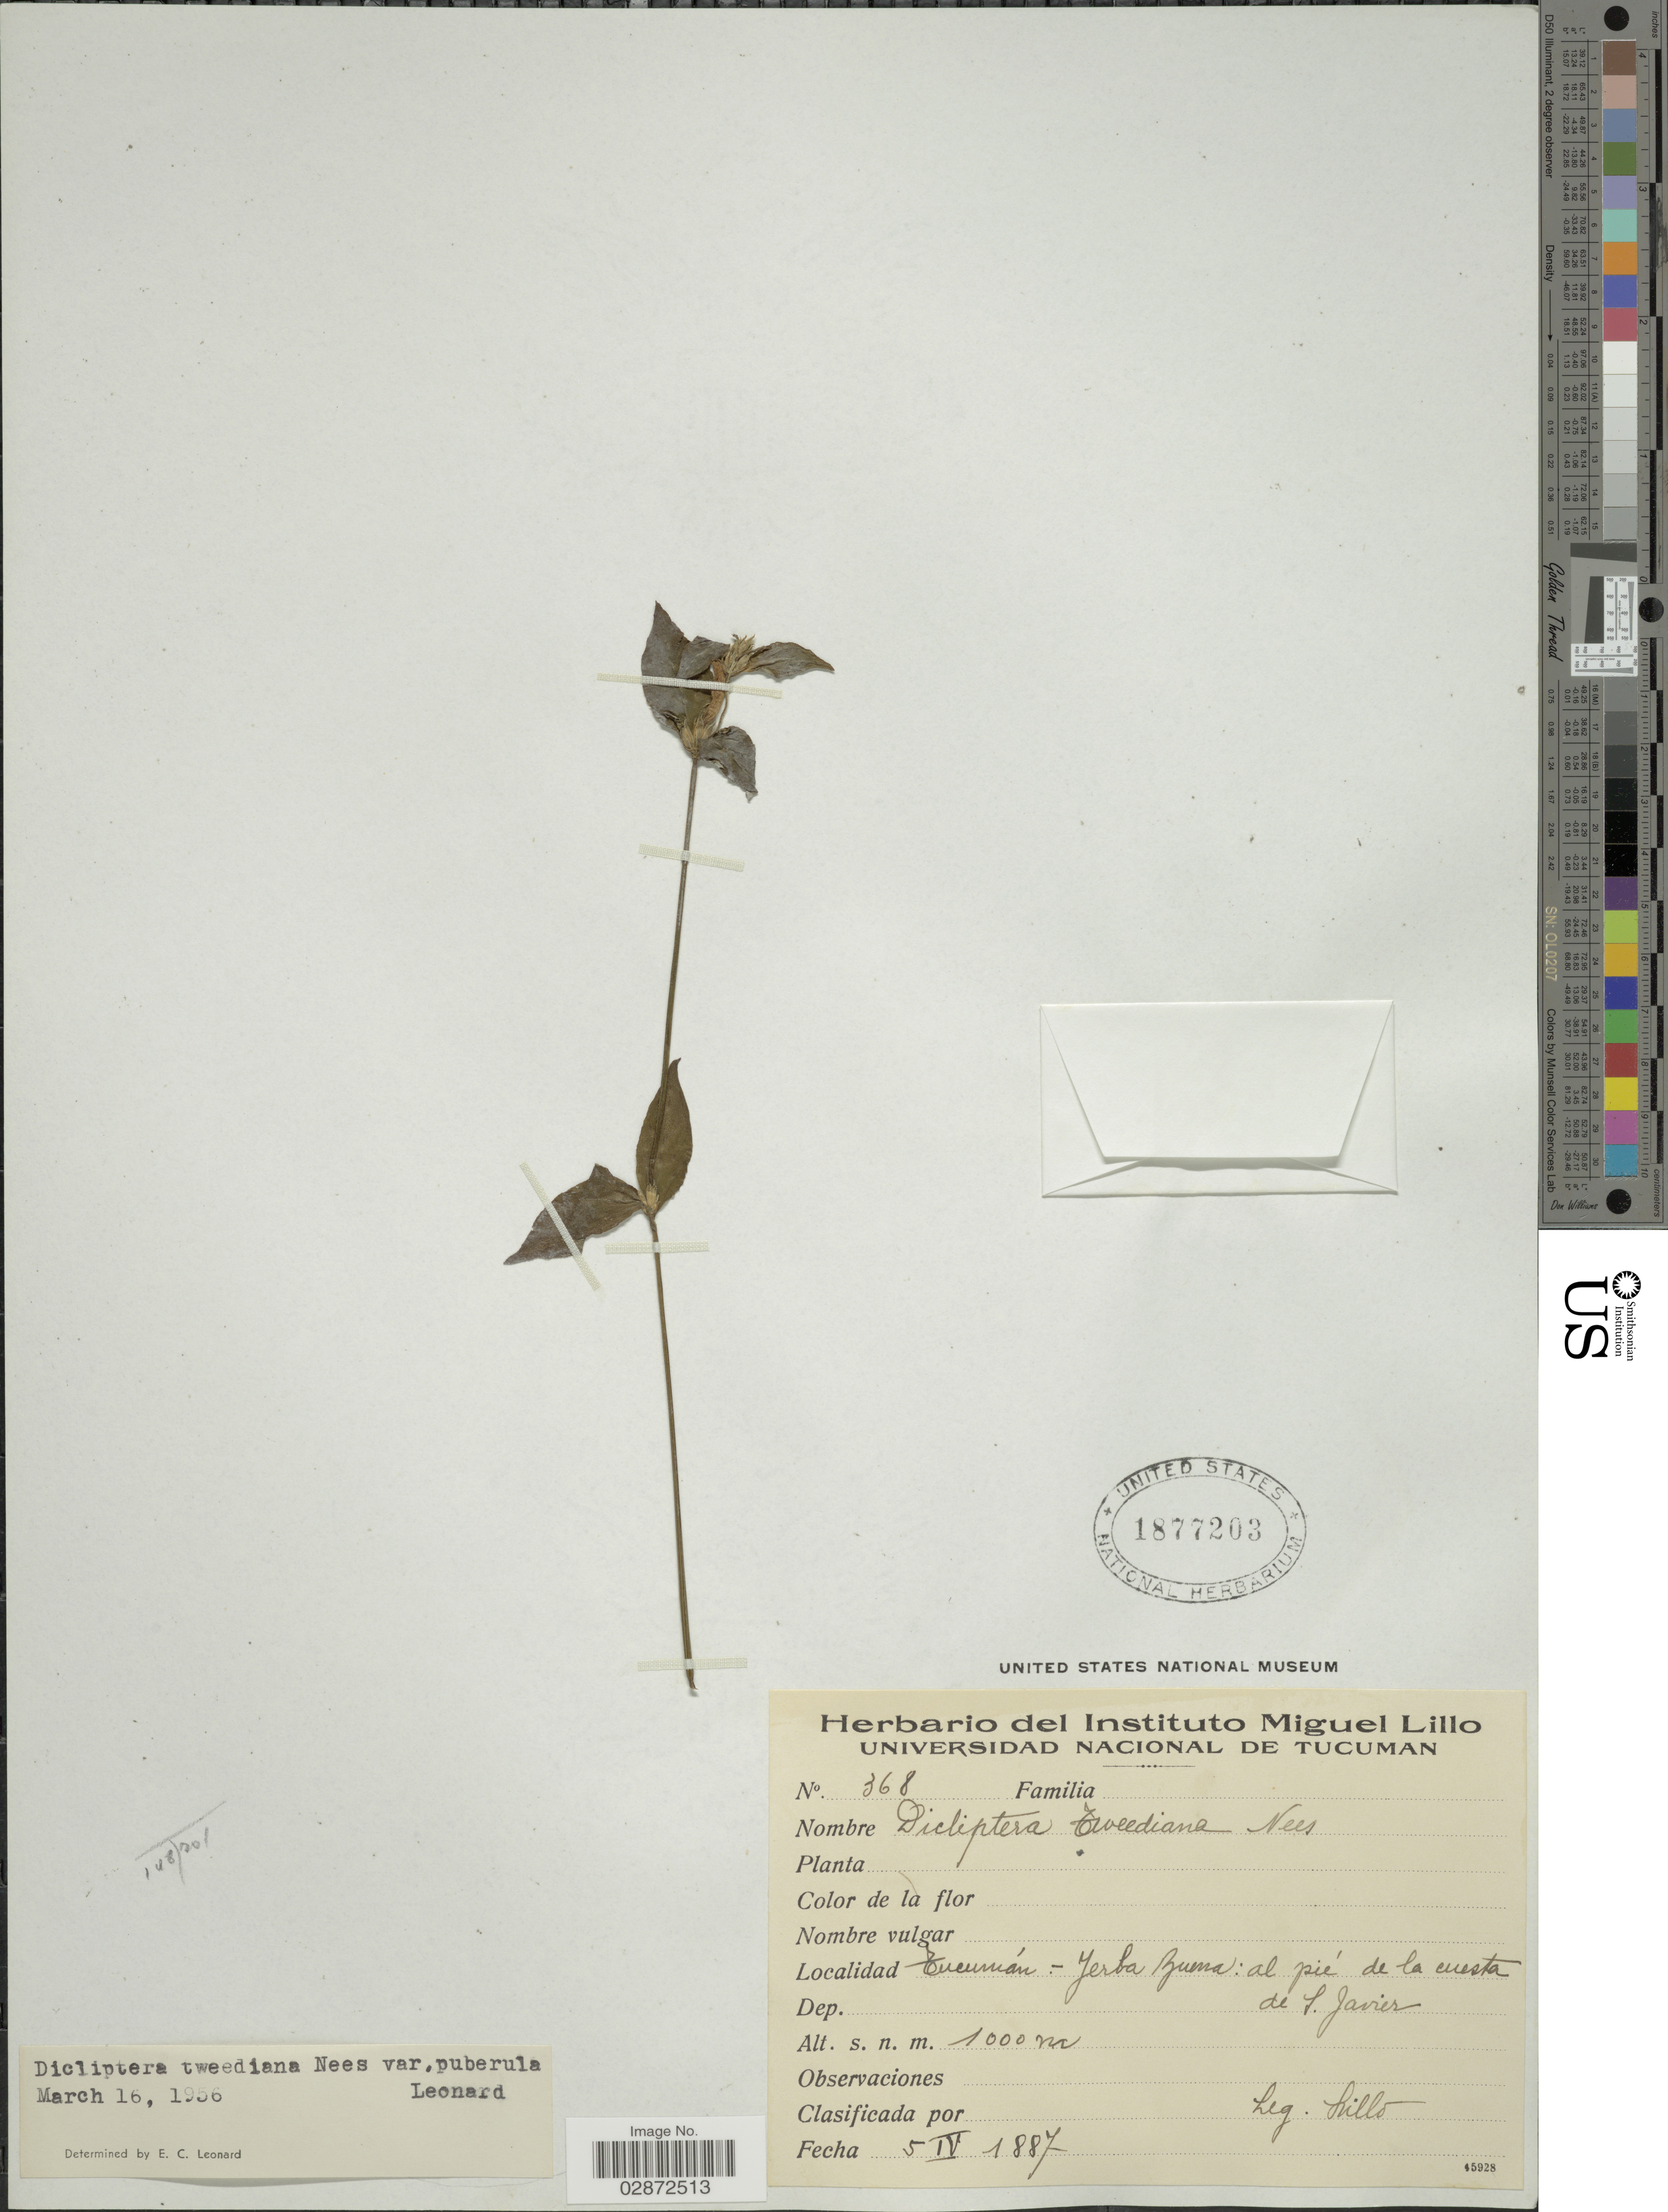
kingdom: Plantae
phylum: Tracheophyta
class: Magnoliopsida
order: Lamiales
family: Acanthaceae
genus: Dicliptera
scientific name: Dicliptera squarrosa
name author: Nees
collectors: M. Lillo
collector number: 368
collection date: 1887-04-05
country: Argentina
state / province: Tucuman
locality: Tucumán - Jerba Buena: al pié de la cuesta de S. Javier.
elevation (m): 1000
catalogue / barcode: US 1877203